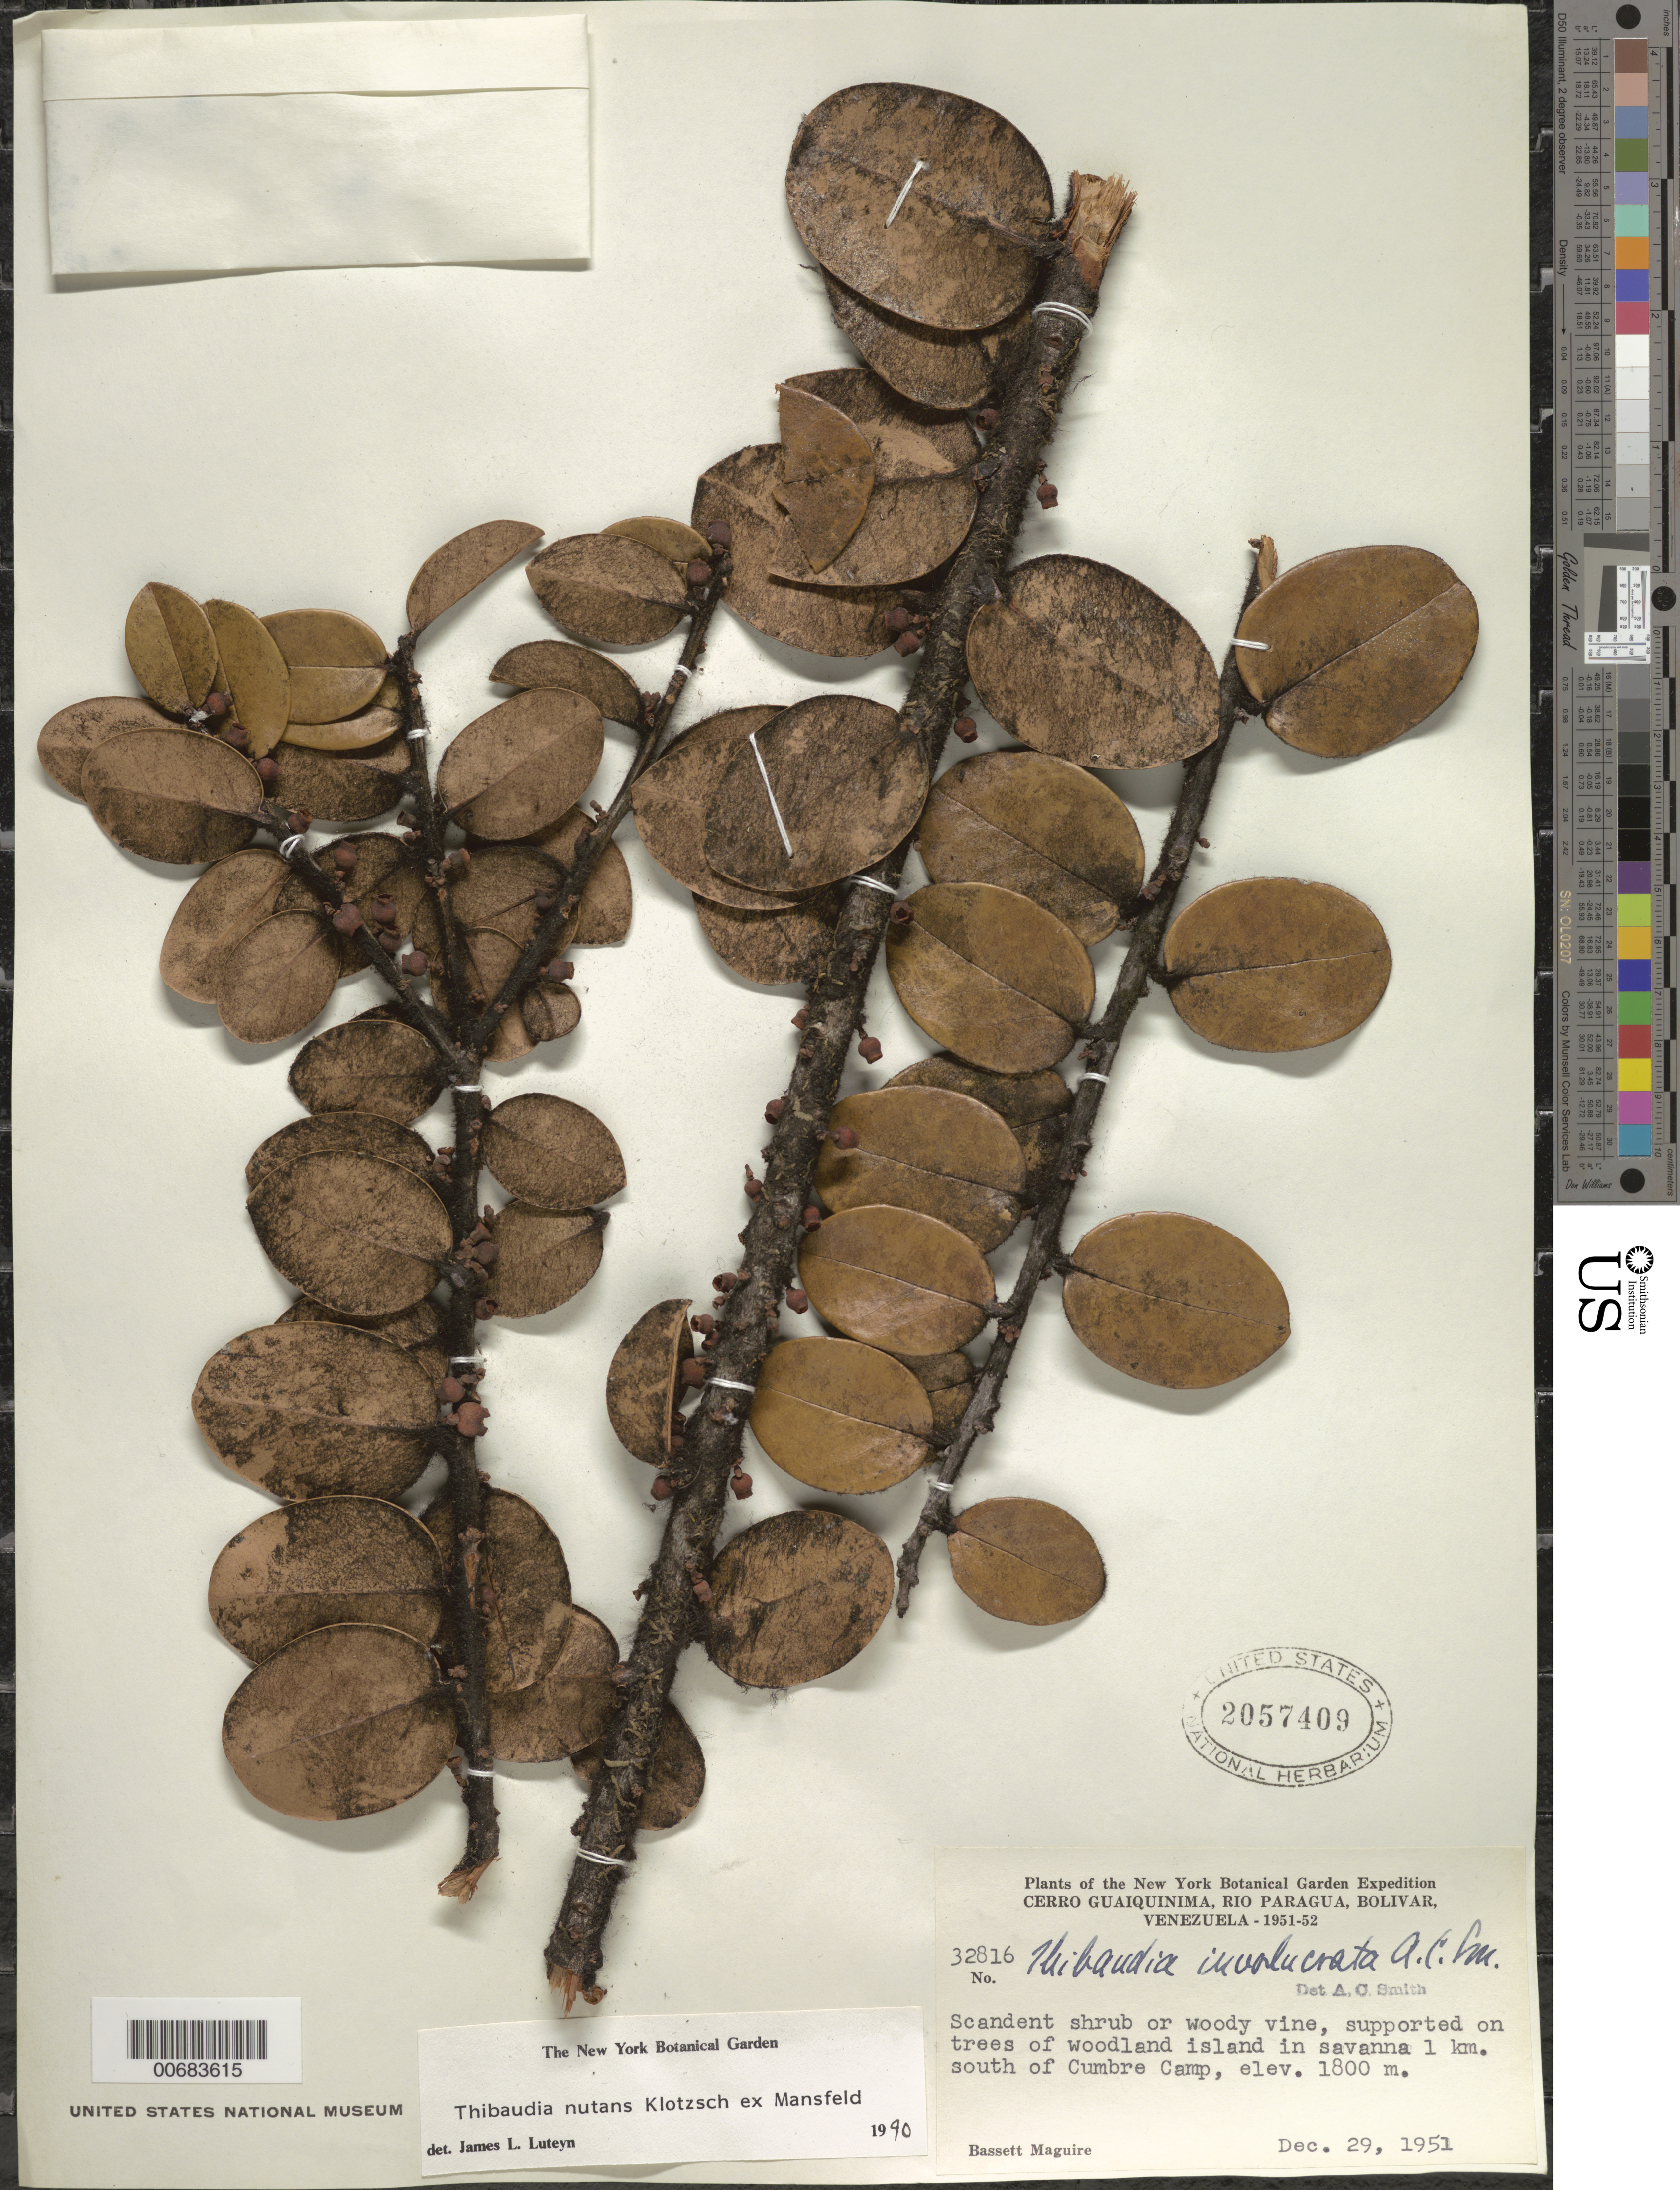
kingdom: Plantae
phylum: Tracheophyta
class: Magnoliopsida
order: Ericales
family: Ericaceae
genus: Thibaudia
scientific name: Thibaudia nutans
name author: Klotzsch ex Mansf.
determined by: Luteyn, J. L.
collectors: B. Maguire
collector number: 32816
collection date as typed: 29-Dec-51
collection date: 1951-12-29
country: Venezuela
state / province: Bolívar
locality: Cerro Guaiquinima, Río Paragua, 1 km S of Cumbre Camp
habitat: Woodland island in savanna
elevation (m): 1800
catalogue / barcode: US 2057409